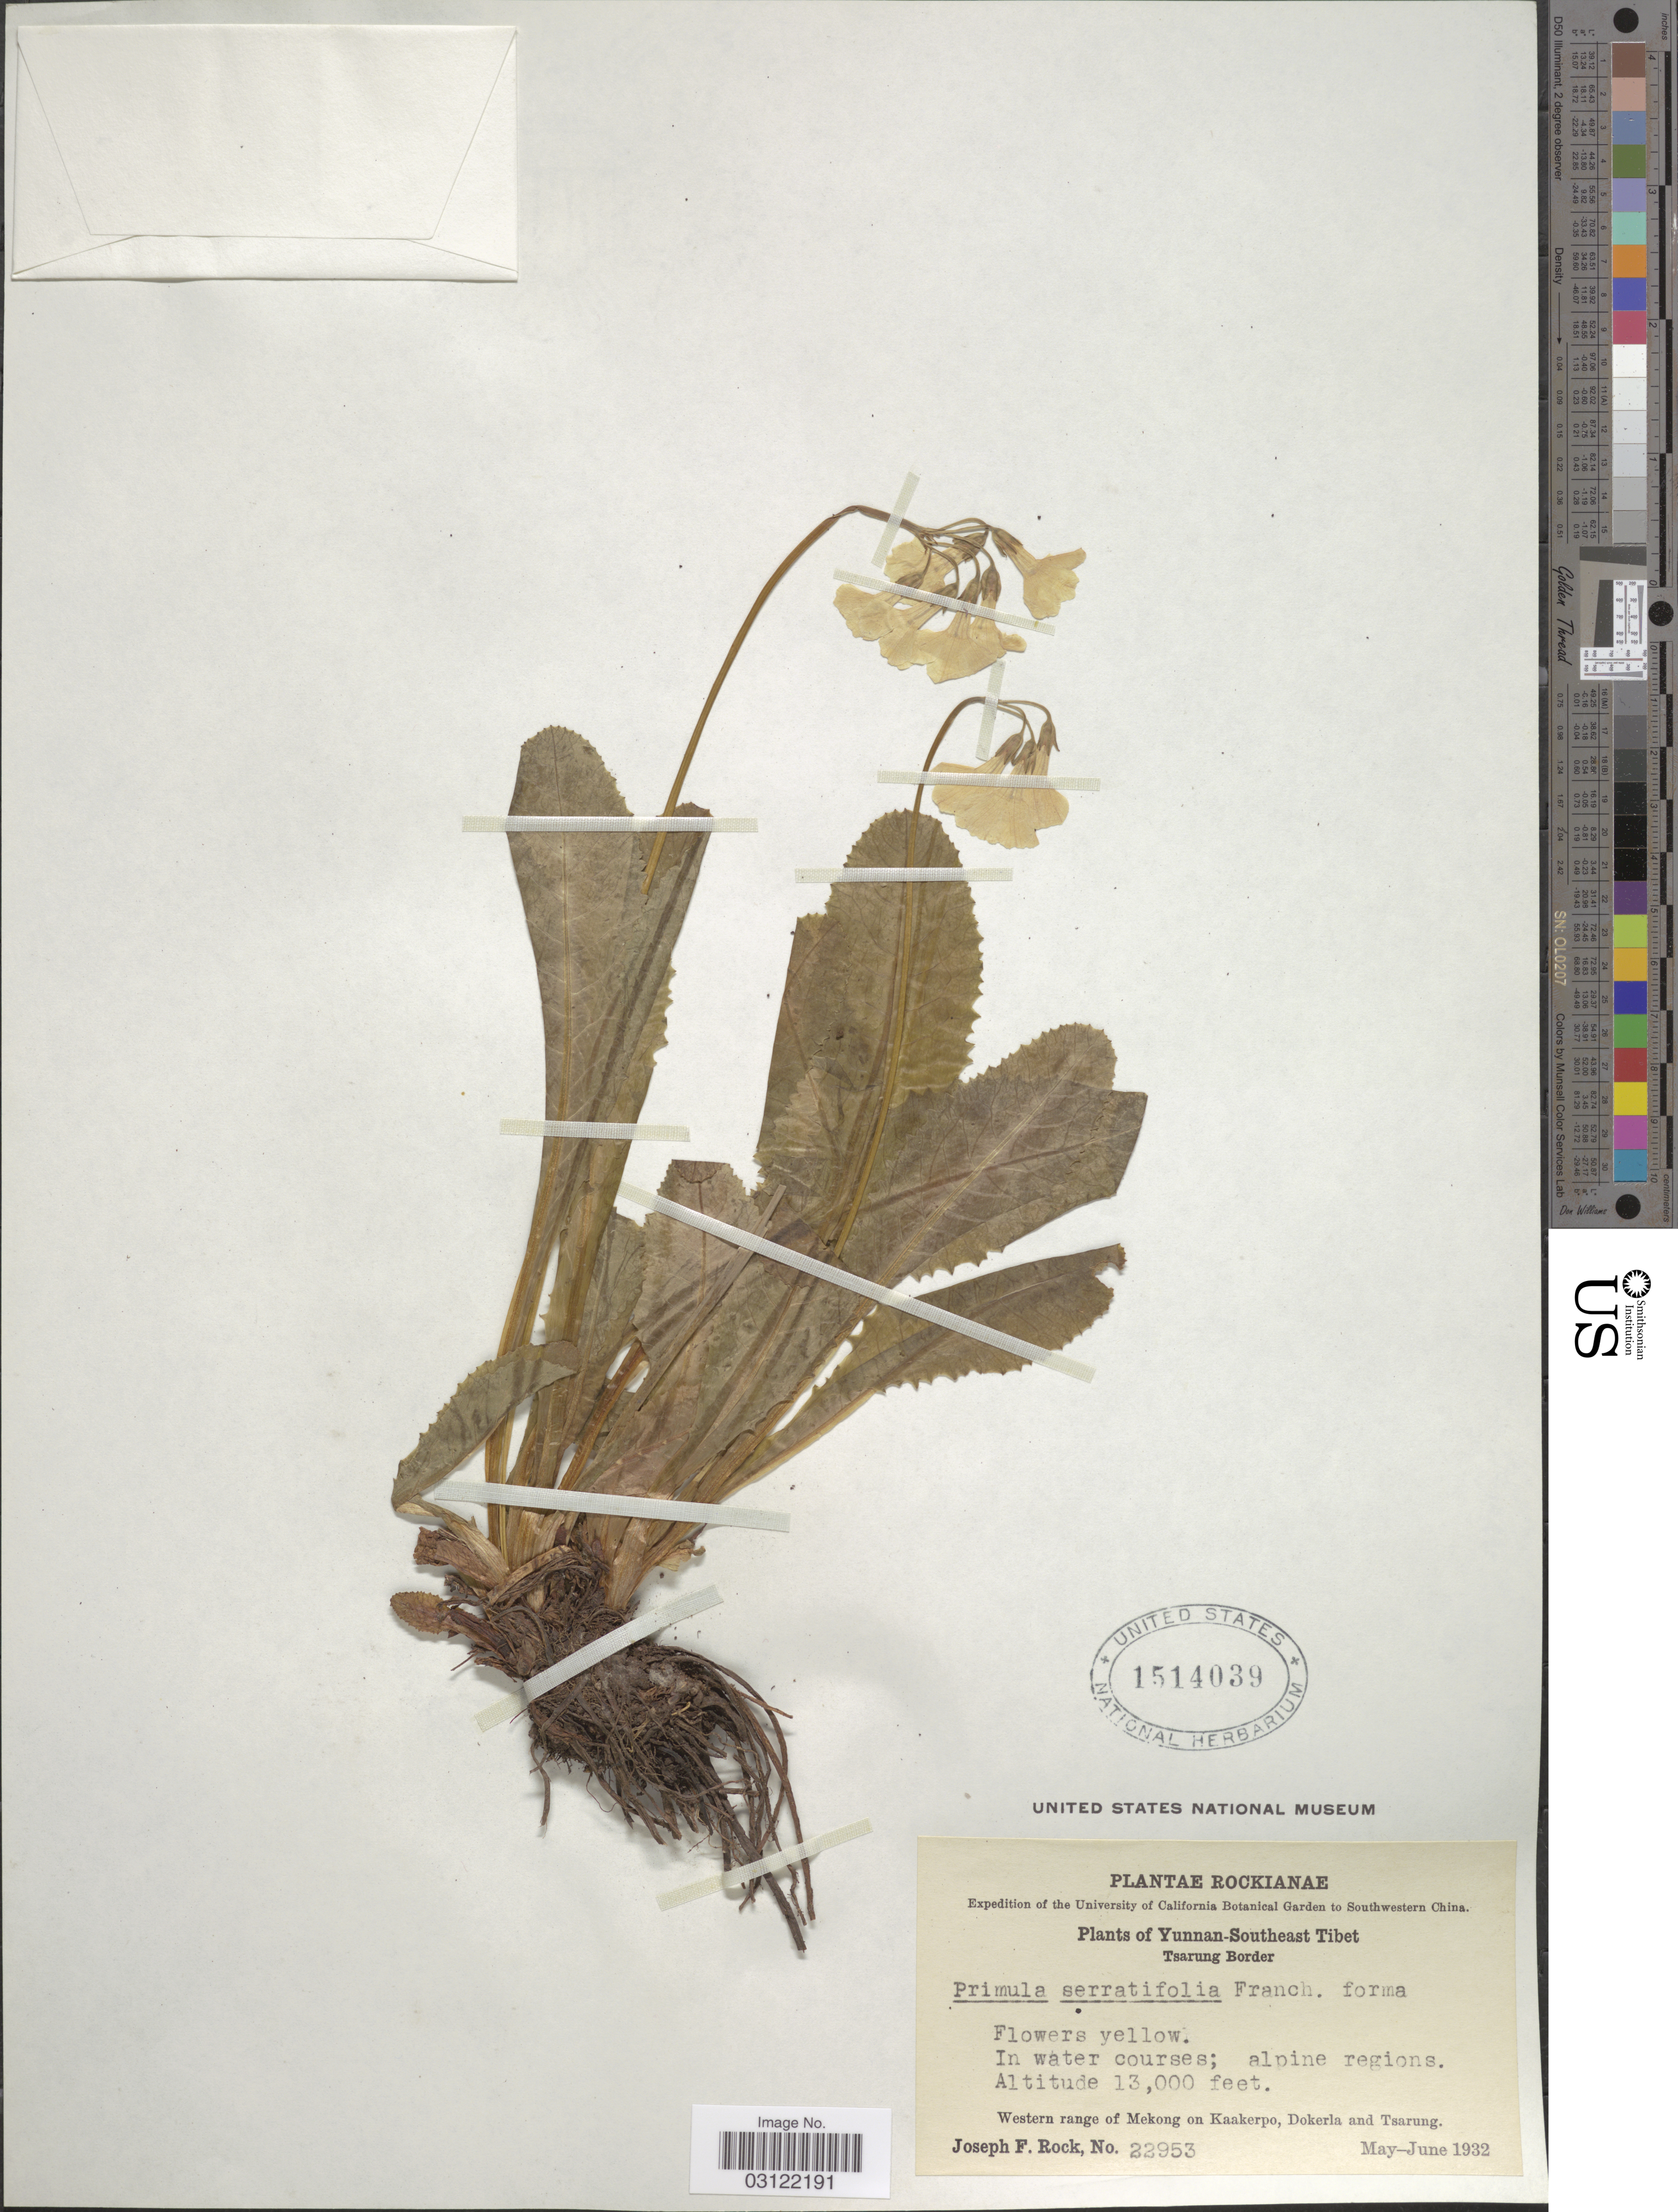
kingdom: Plantae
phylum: Tracheophyta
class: Magnoliopsida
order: Ericales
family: Primulaceae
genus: Primula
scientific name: Primula serratifolia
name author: Franch.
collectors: J. F. Rock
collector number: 22953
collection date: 1932-05/1932-06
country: China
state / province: Yunnan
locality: Southwestern China. Yunnan-Southeast Tibet. Tsarung Border. Western range of Mekong on Kaakerpo, Dokerla and Tsarung.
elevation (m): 3962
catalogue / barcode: US 1514039